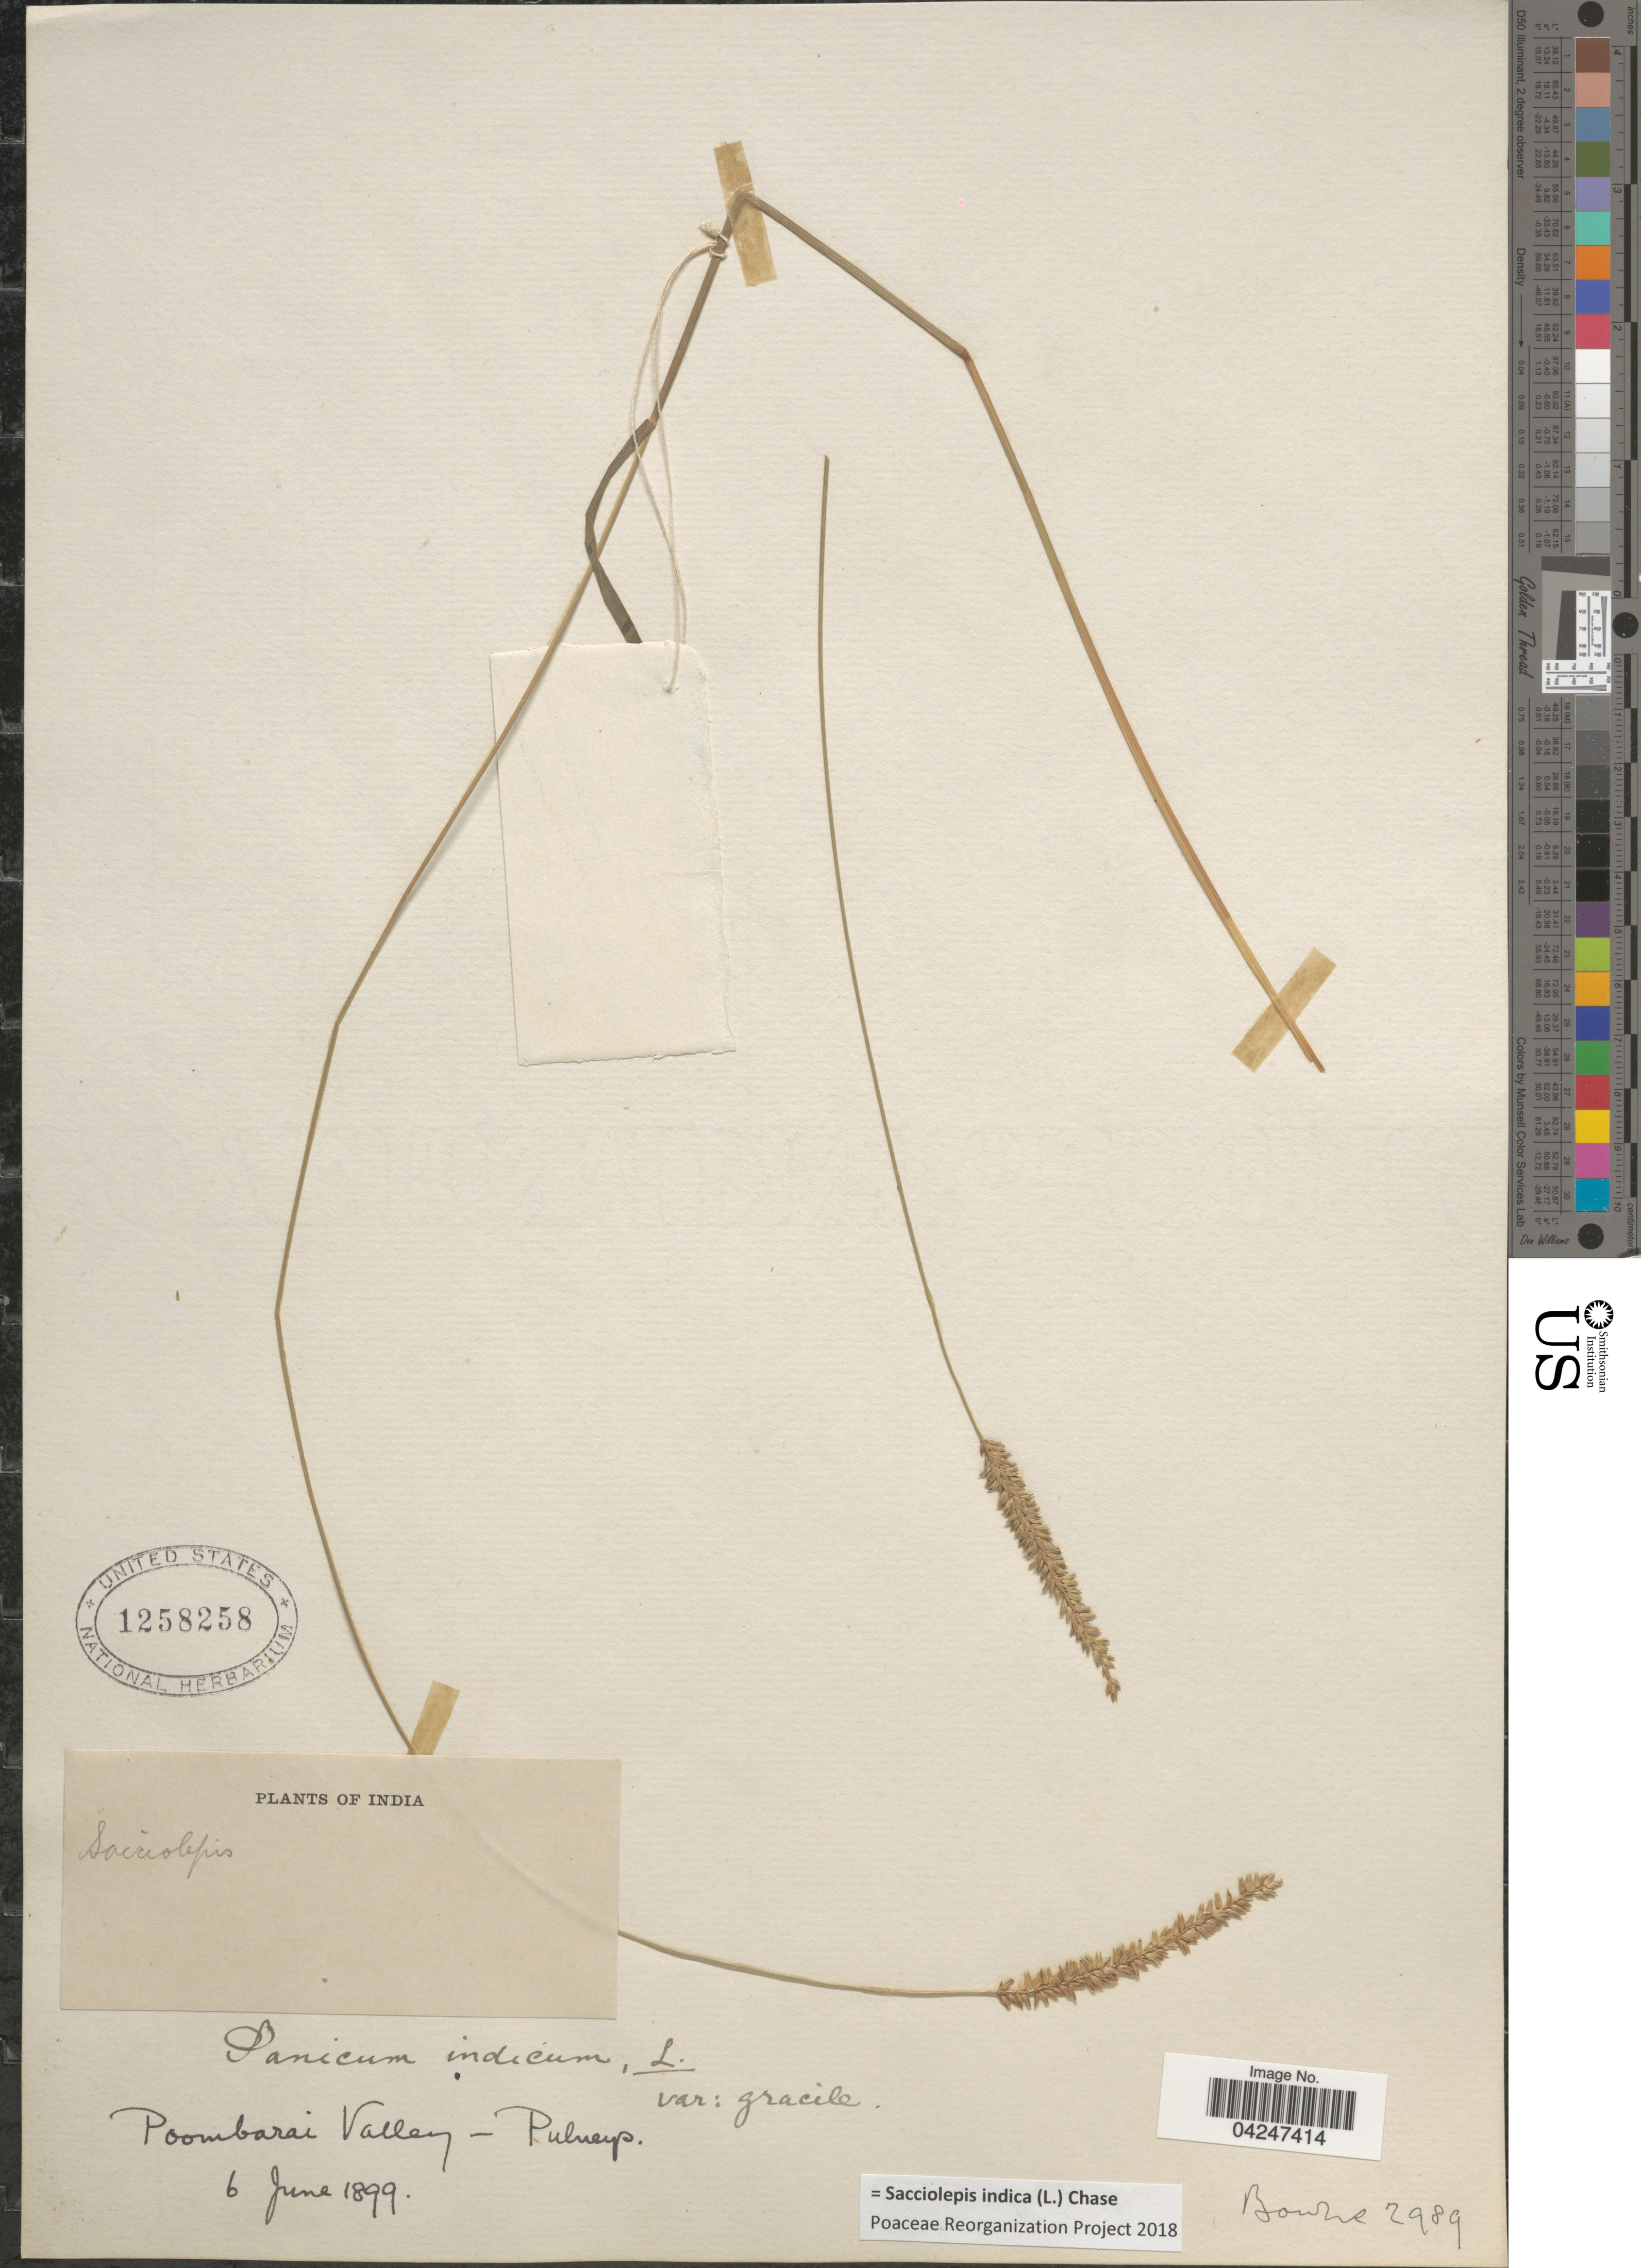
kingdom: Plantae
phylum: Tracheophyta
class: Liliopsida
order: Poales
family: Poaceae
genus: Sacciolepis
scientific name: Sacciolepis indica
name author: (L.) Chase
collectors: -- Bourne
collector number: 2989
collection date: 1899-06-06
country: India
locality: Poombarai Valley - Pulneys.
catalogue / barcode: US 1258258